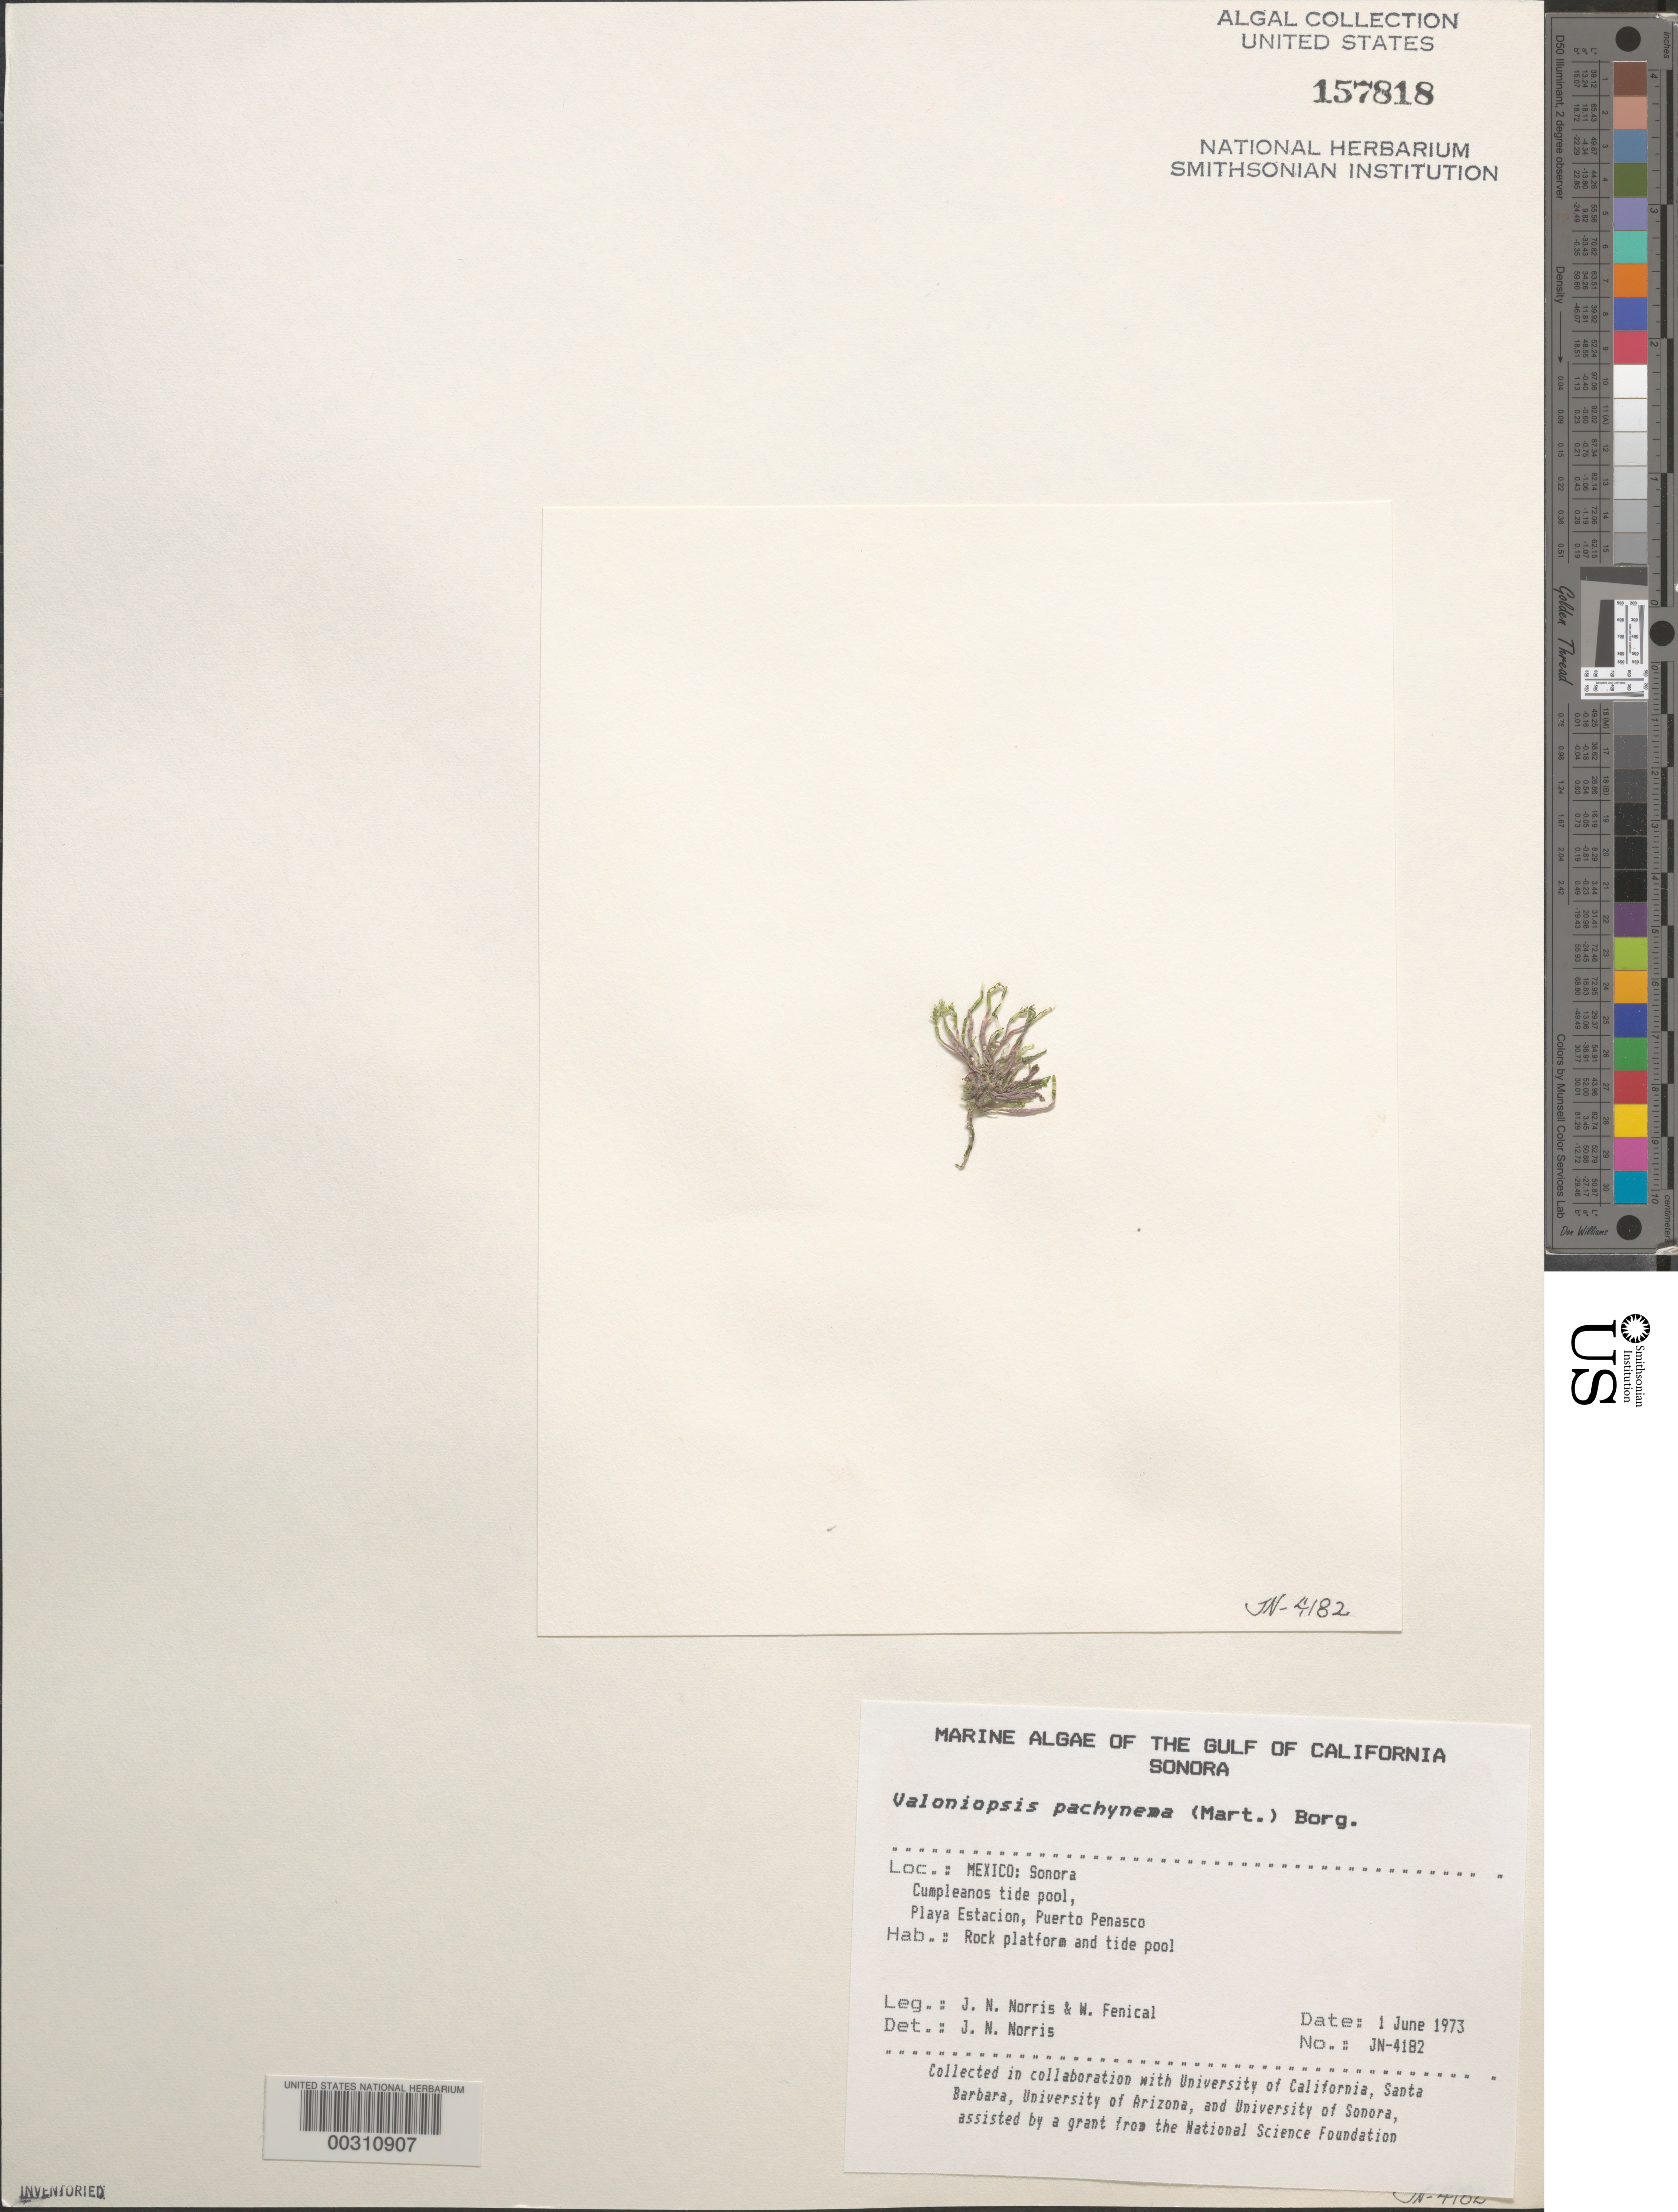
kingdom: Plantae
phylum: Chlorophyta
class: Ulvophyceae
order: Siphonocladales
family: Valoniaceae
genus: Valoniopsis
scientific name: Valoniopsis pachynema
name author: (G. Martens) Børgesen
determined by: Norris, James N.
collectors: J. N. Norris & W. Fenical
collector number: JN-4182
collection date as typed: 01 Jun 1973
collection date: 1973-06-01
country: Mexico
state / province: Sonora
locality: Playa Estacion, Puerto Penasco, Cumpleanos Tide Pool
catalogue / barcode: US 157818